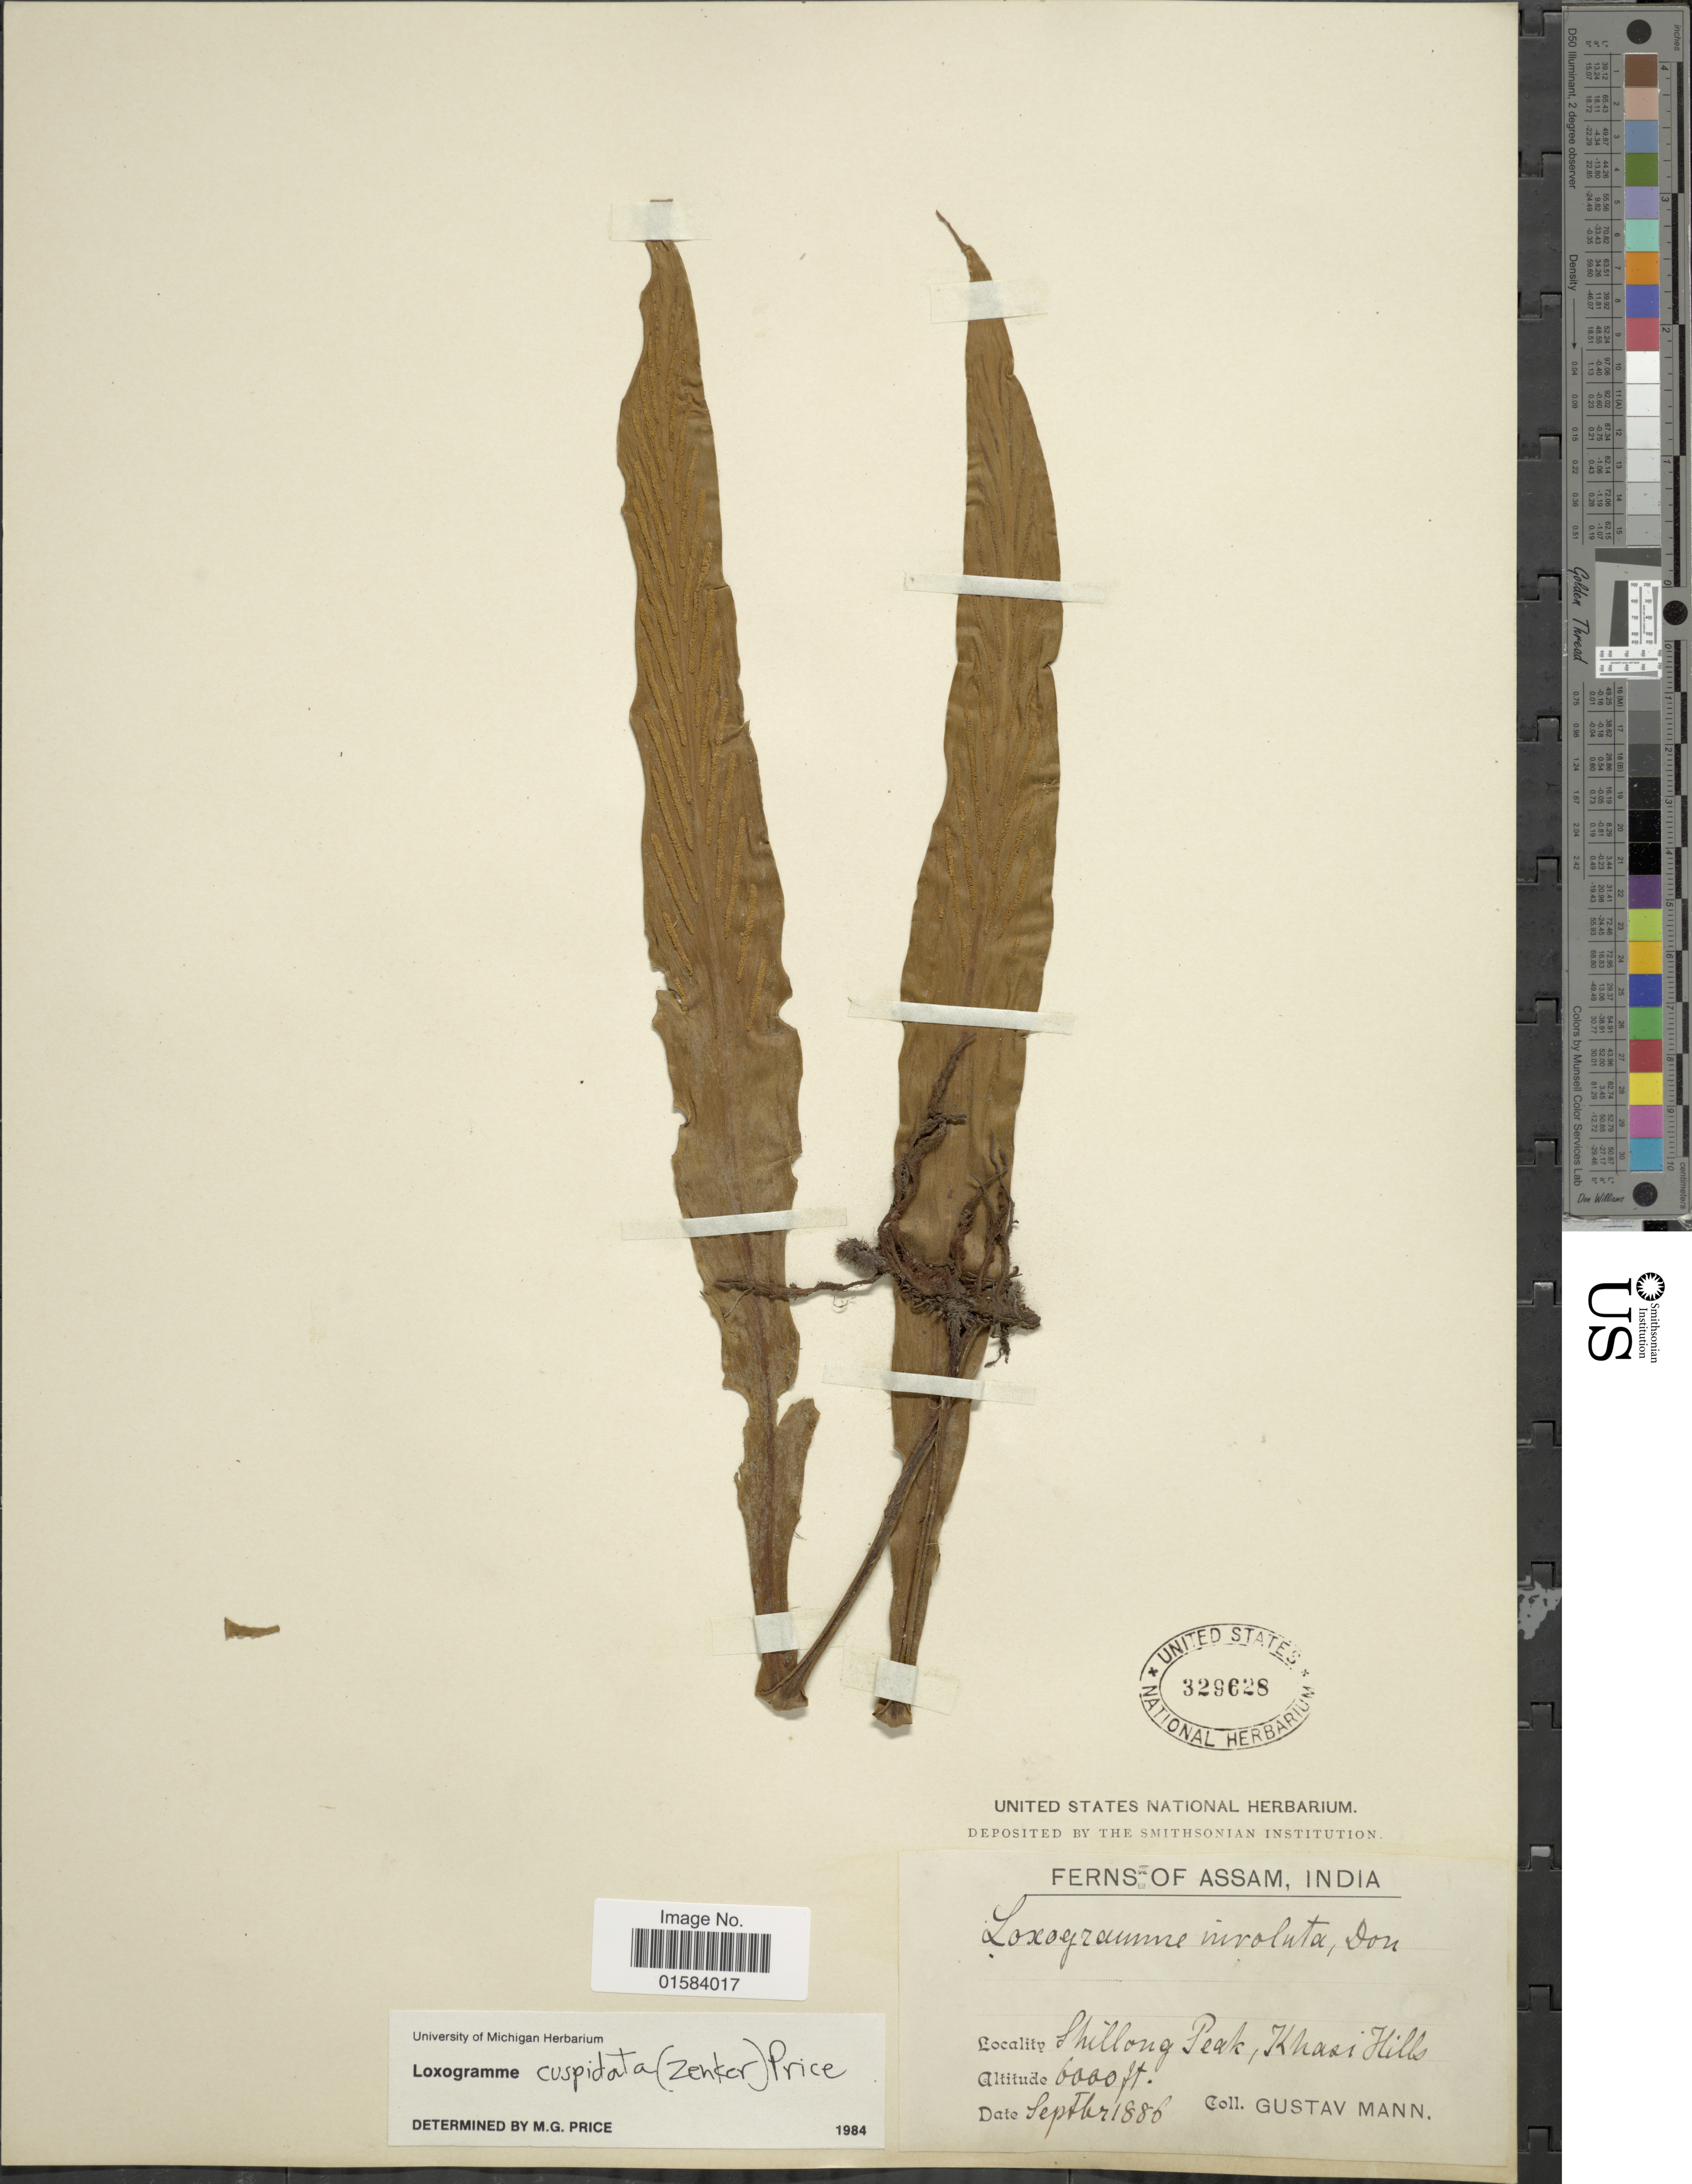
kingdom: Plantae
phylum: Tracheophyta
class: Polypodiopsida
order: Polypodiales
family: Polypodiaceae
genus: Loxogramme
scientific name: Loxogramme cuspidata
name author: (Zenker) M.G. Price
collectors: G. Mann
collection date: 1886-09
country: India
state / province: Meghalaya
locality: Shillong Peak, Khasi Hills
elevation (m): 1829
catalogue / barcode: US 329628